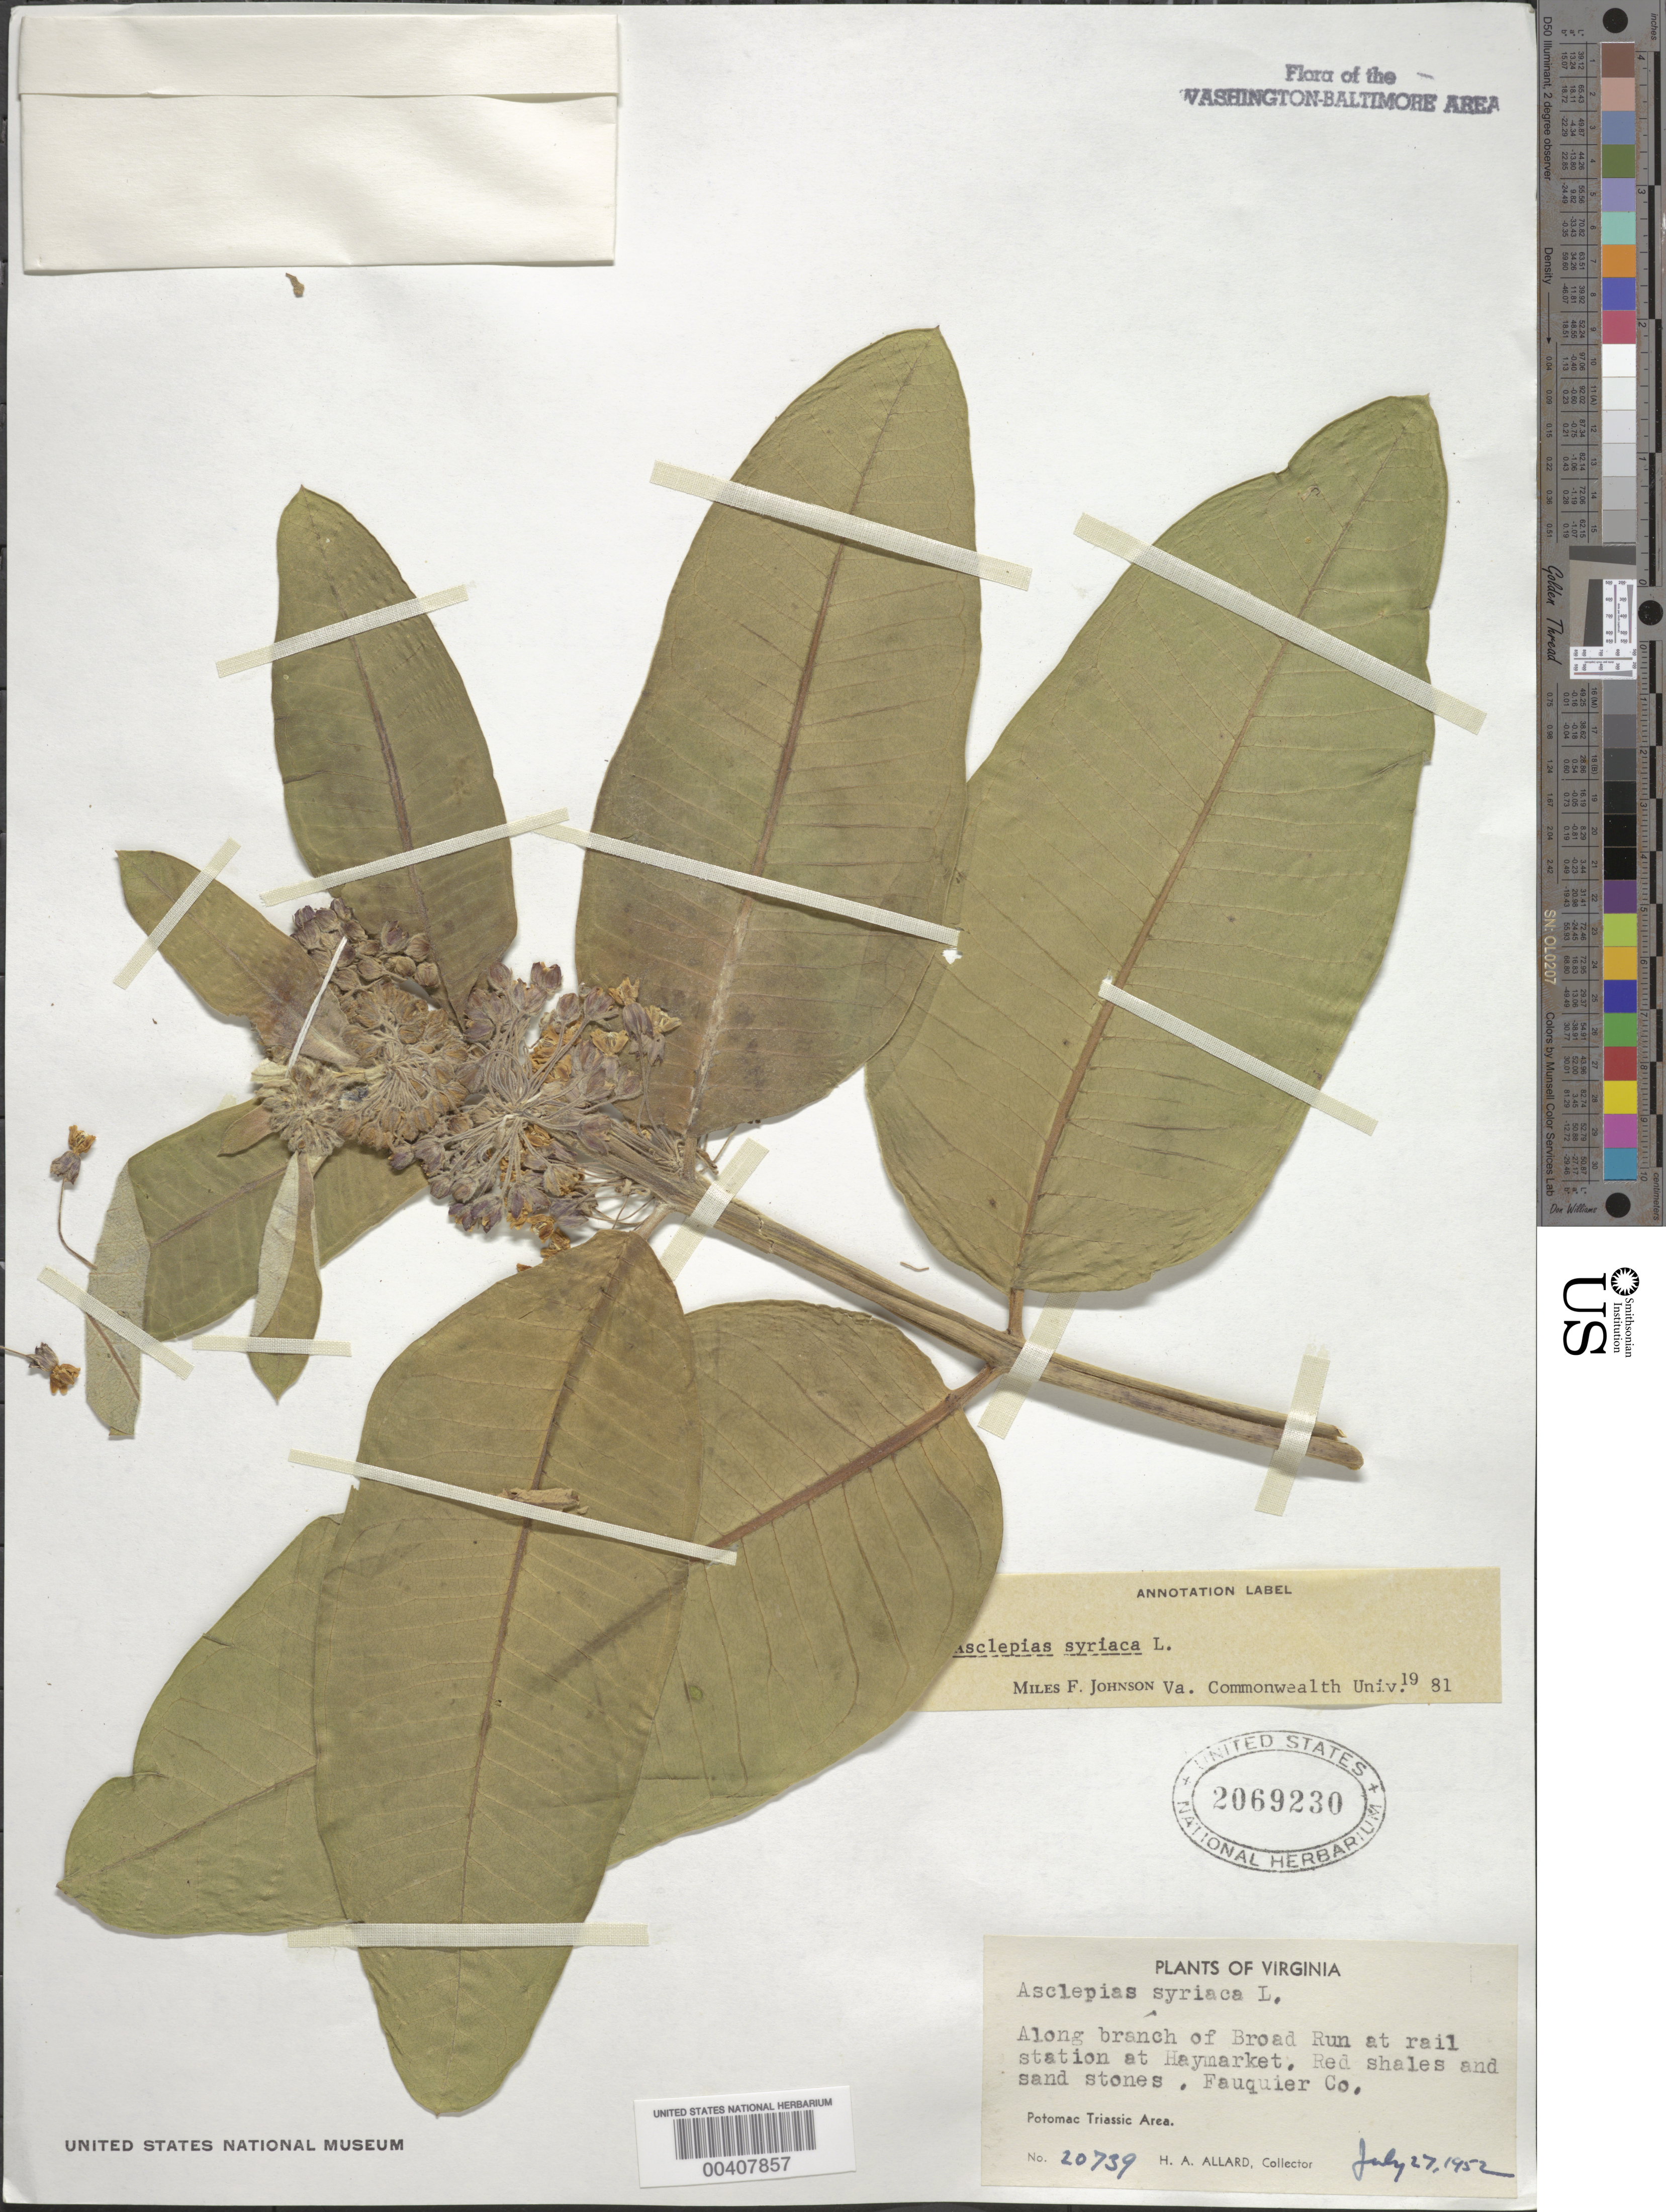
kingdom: Plantae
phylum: Tracheophyta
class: Magnoliopsida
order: Gentianales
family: Apocynaceae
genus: Asclepias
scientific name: Asclepias syriaca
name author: L.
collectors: H. A. Allard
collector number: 20739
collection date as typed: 27 Jul 1952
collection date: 1952-07-27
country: United States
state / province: Virginia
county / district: Prince William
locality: Broad Run, Haymarket Station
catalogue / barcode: US 2069230